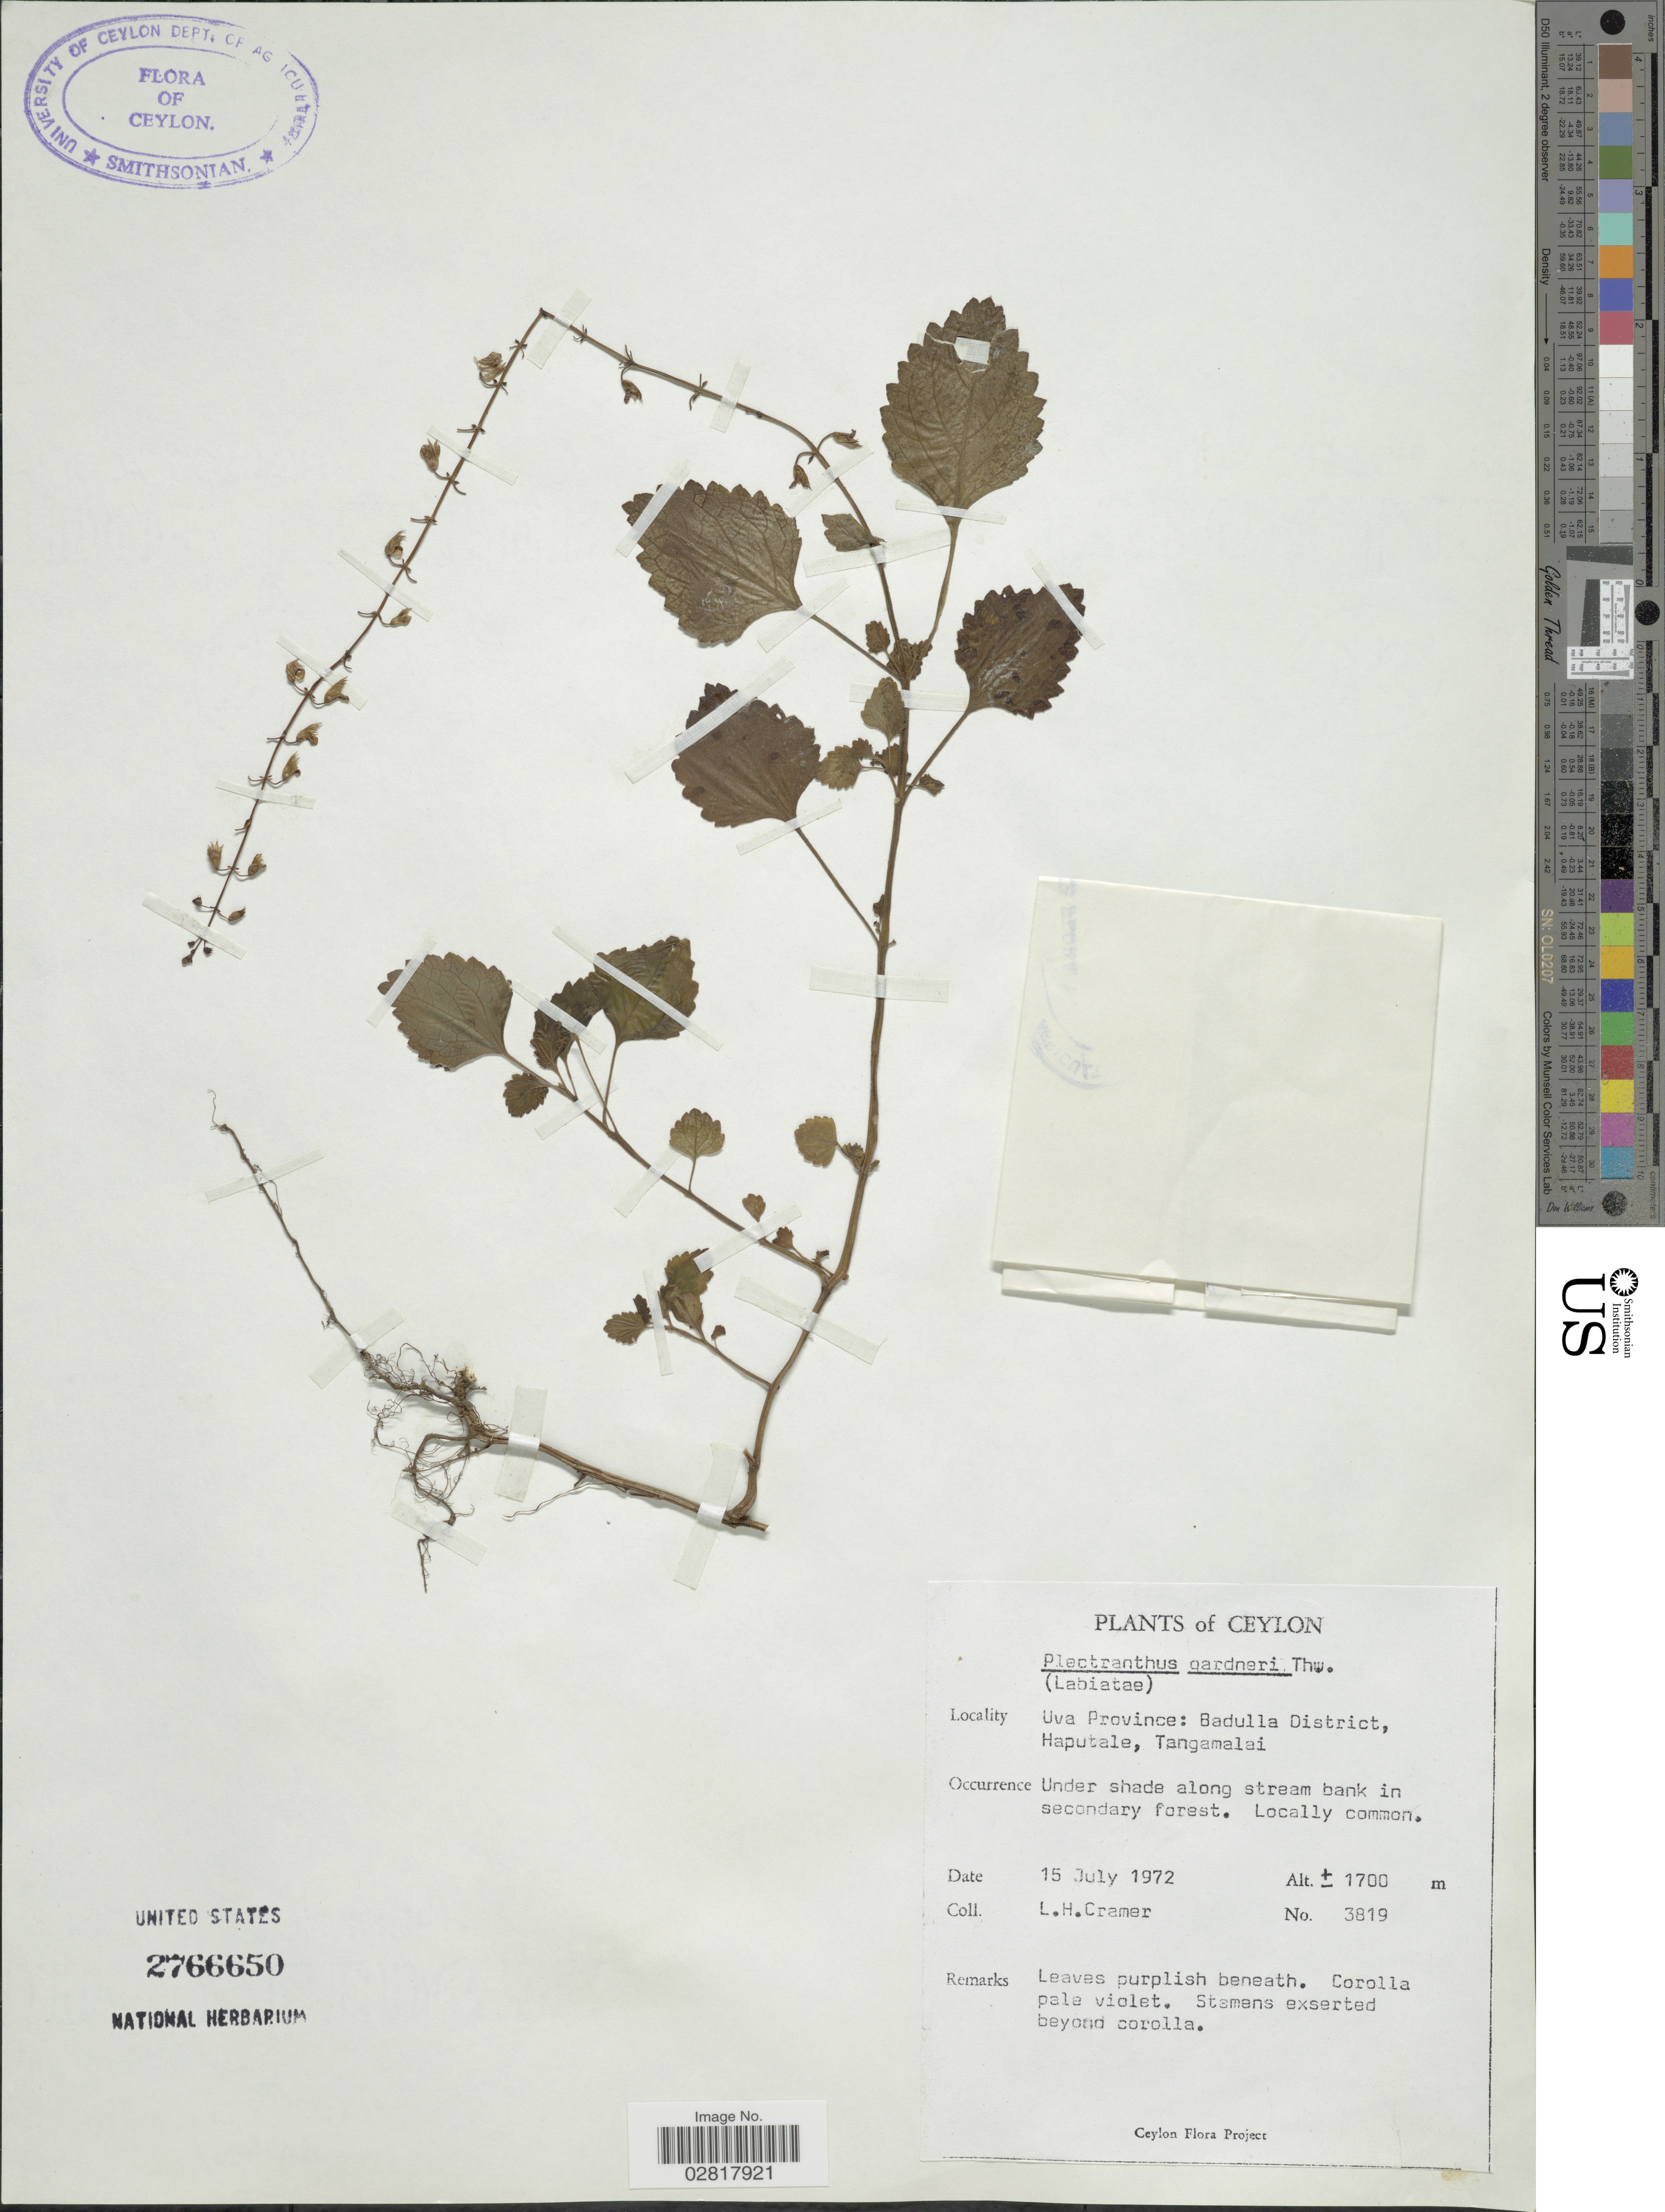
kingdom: Plantae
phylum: Tracheophyta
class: Magnoliopsida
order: Lamiales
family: Lamiaceae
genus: Plectranthus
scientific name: Plectranthus gardneri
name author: Thwaites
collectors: L. H. Cramer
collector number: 3819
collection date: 1972-07-15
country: Sri Lanka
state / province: Uva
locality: Ceylon. Badulla District: Haputale, Tangamalai.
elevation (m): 1700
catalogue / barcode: US 2766650